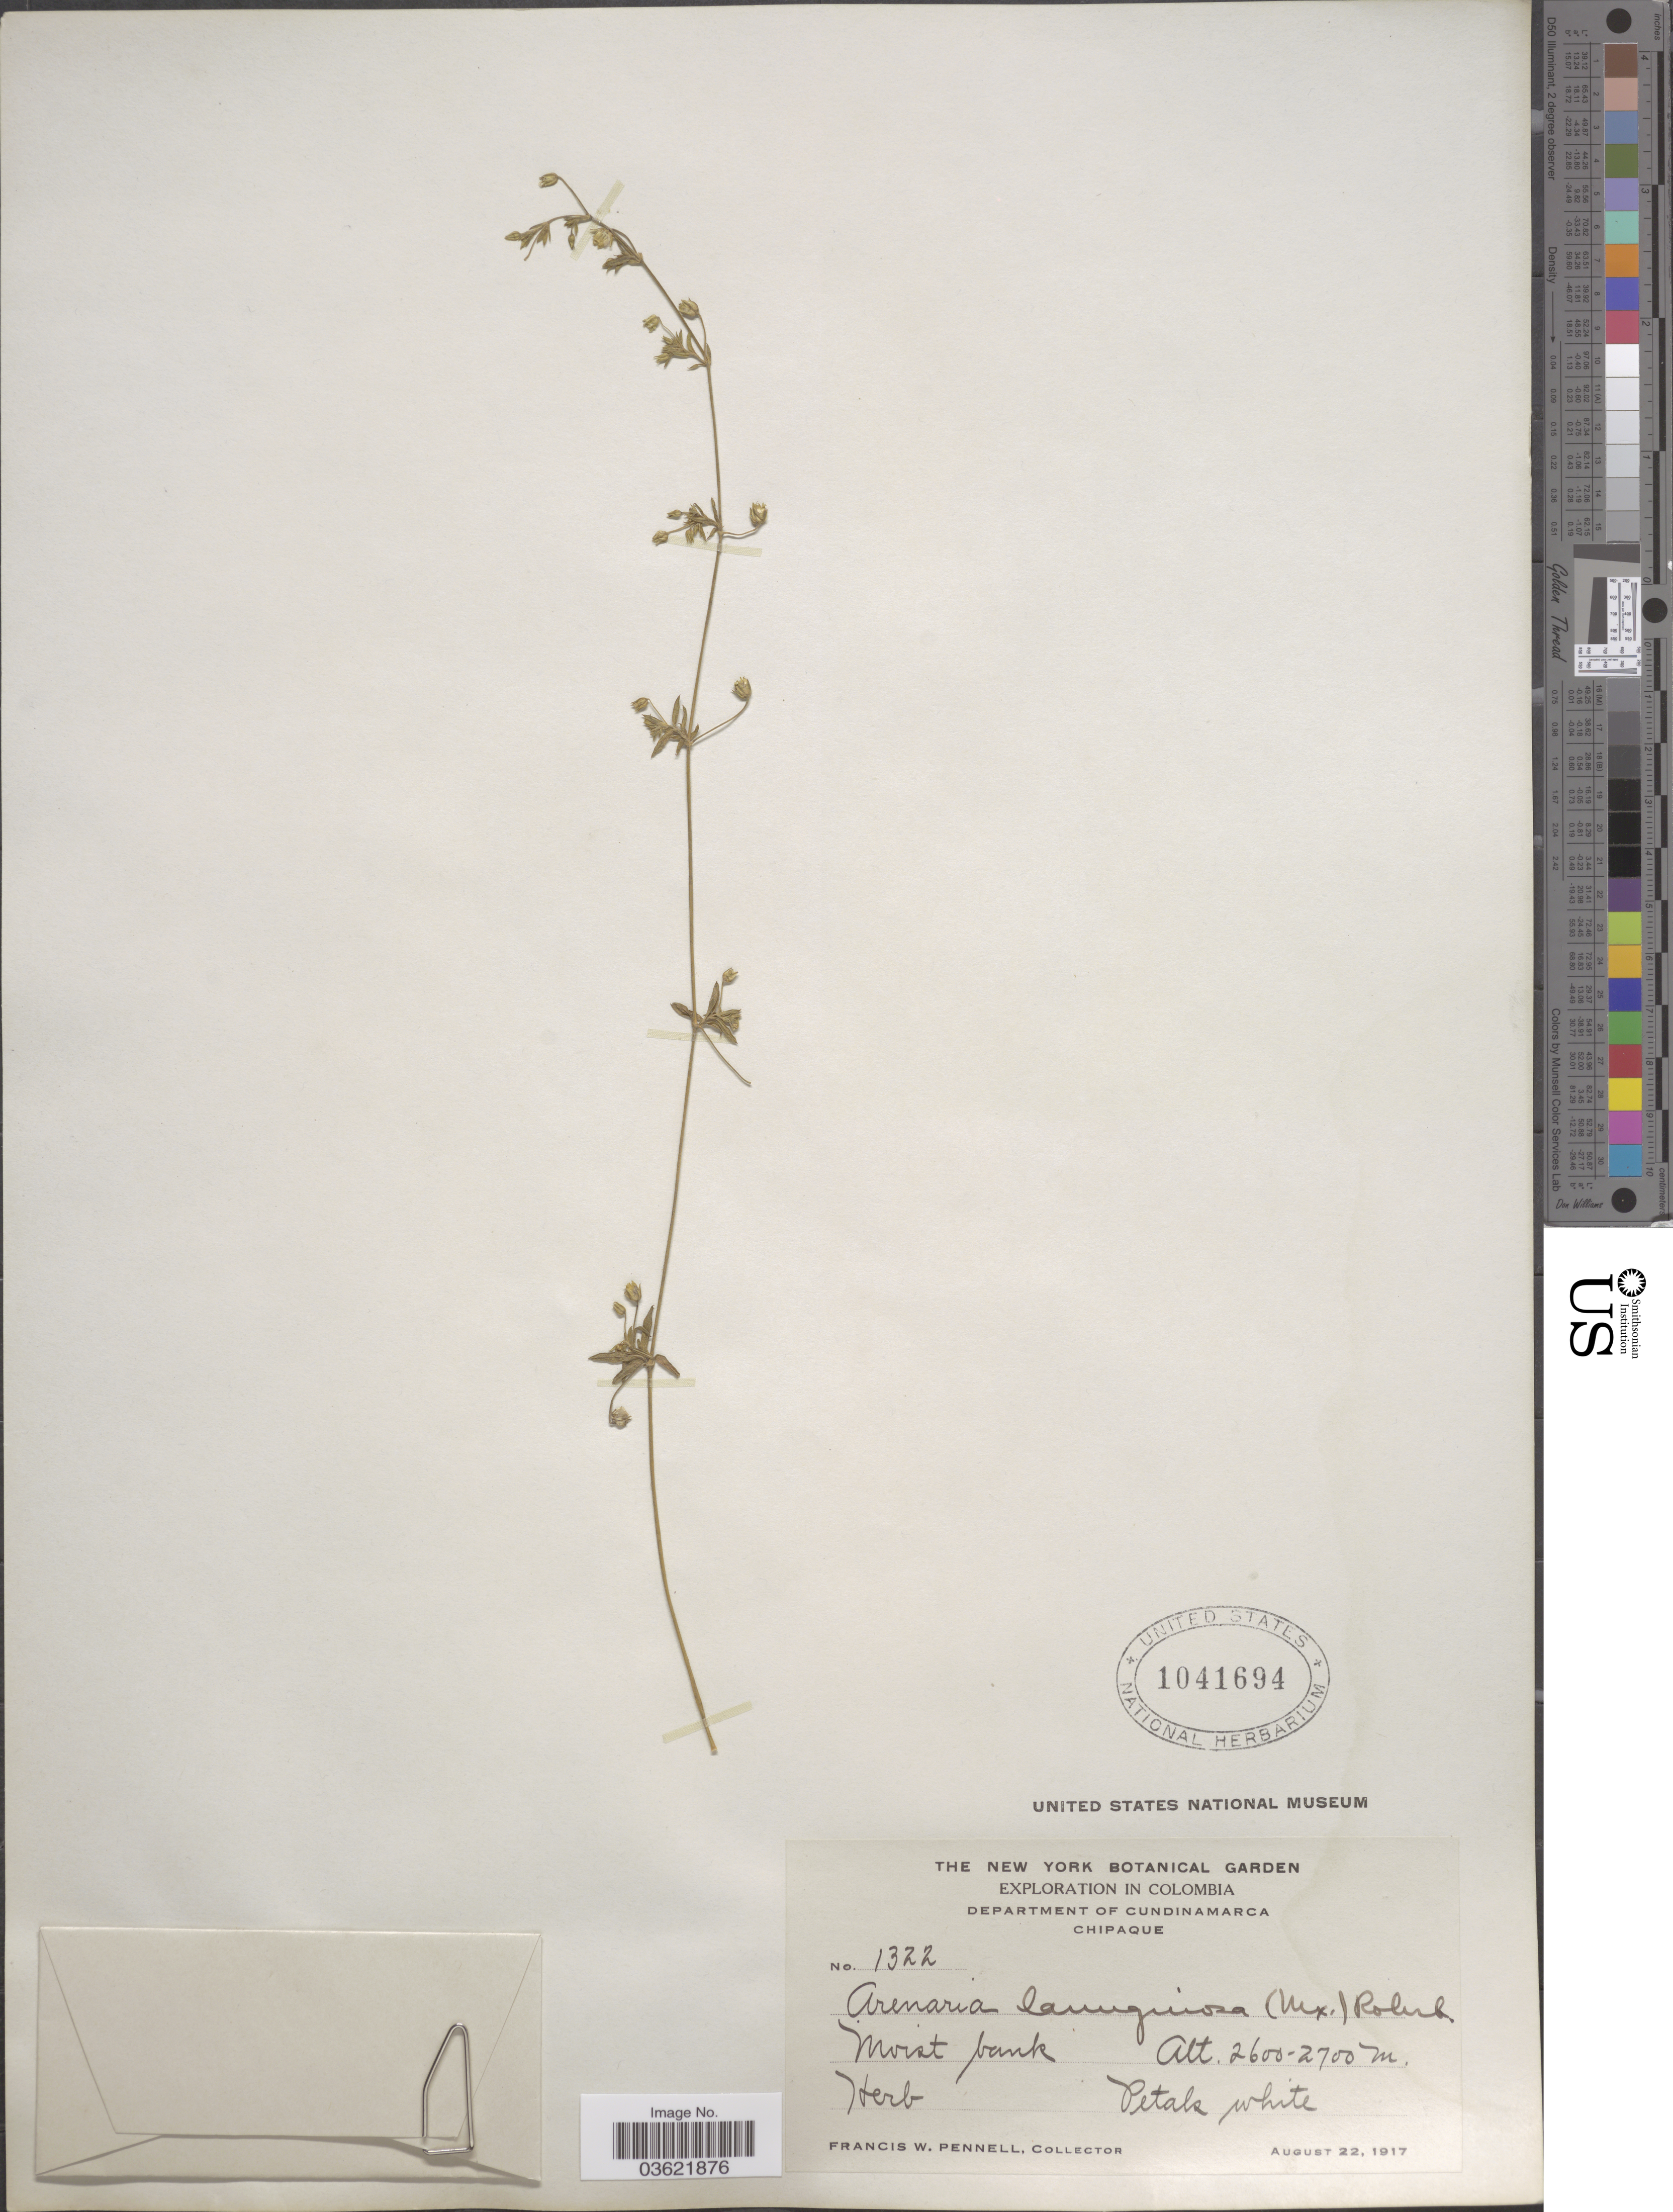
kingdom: Plantae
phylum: Tracheophyta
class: Magnoliopsida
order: Caryophyllales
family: Caryophyllaceae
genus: Arenaria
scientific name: Arenaria lanuginosa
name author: (Michx.) Rohrb.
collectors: F. W. Pennell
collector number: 1322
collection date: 1917-08-22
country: Colombia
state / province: Cundinamarca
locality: Department of Cundinamarca. Chipaque.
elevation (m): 2600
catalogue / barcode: US 1041694